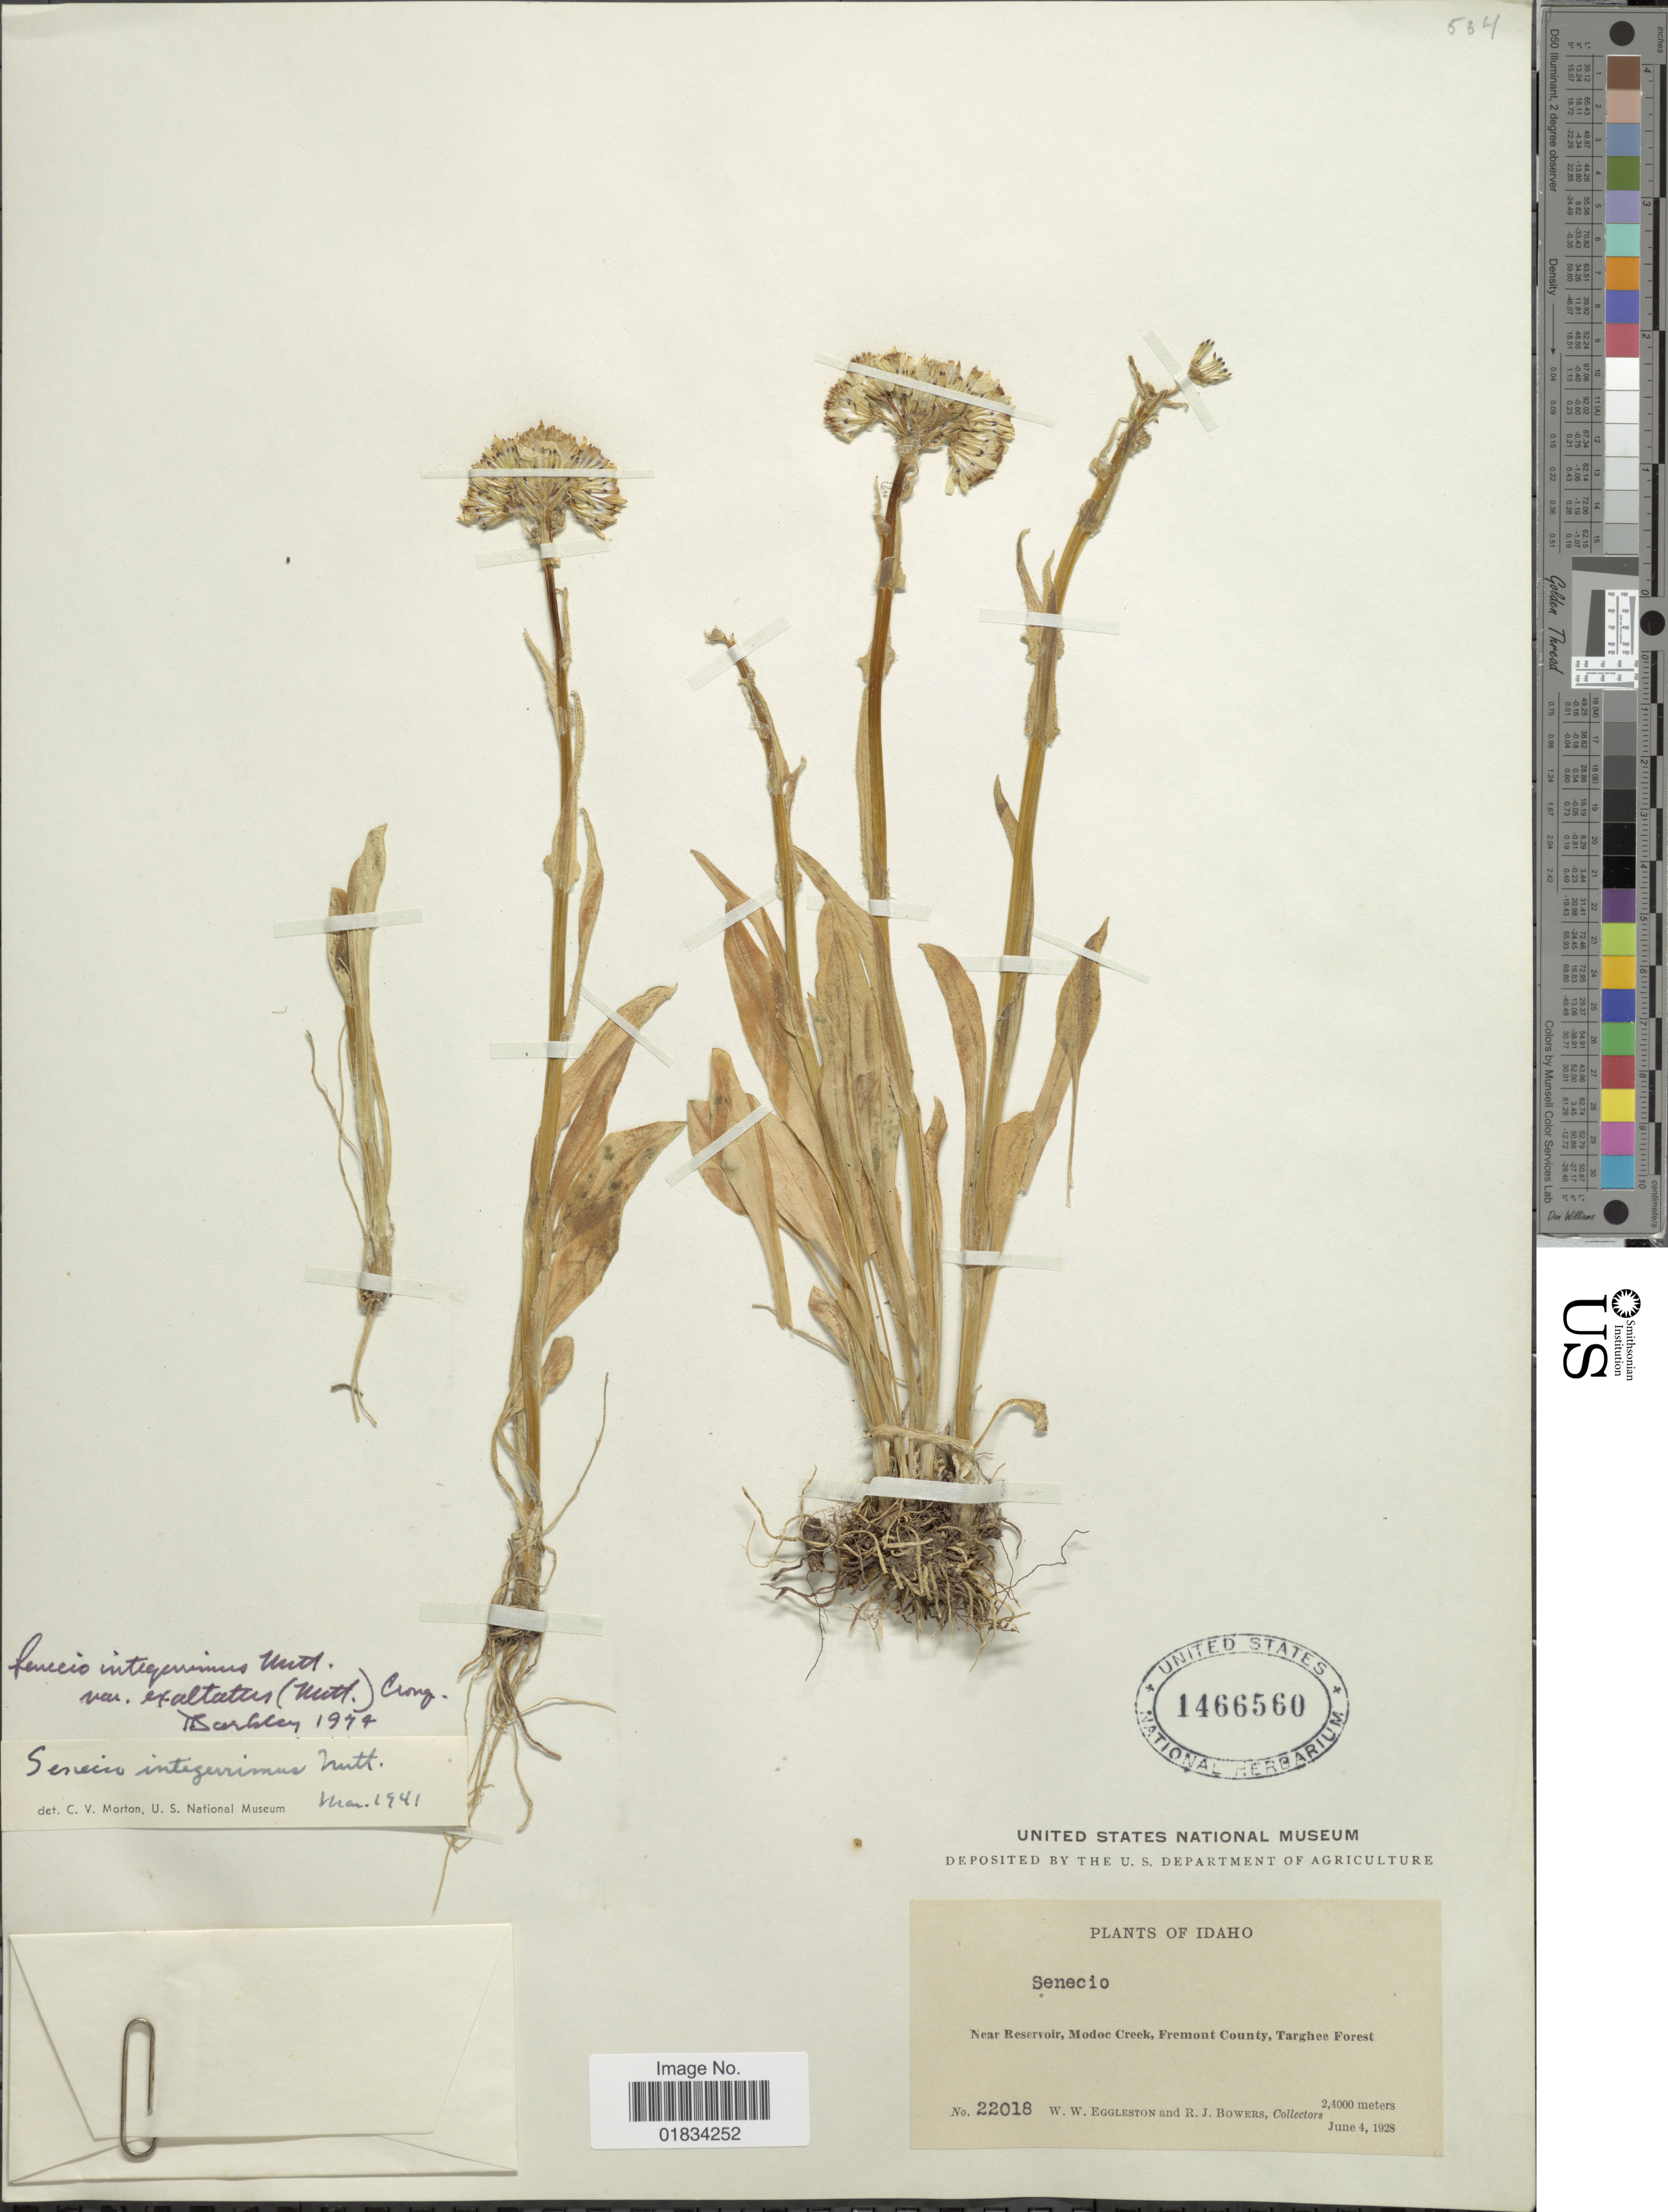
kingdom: Plantae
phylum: Tracheophyta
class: Magnoliopsida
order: Asterales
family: Asteraceae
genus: Senecio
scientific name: Senecio integerrimus var. exaltatus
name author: (Nutt.) Cronq.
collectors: W. W. Eggleston & R. Bowers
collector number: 22018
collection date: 1928-06-04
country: United States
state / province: Idaho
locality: Near Reservoir, Modoe Creek, Fremont County, Targhee Forest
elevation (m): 2400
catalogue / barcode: US 1466560